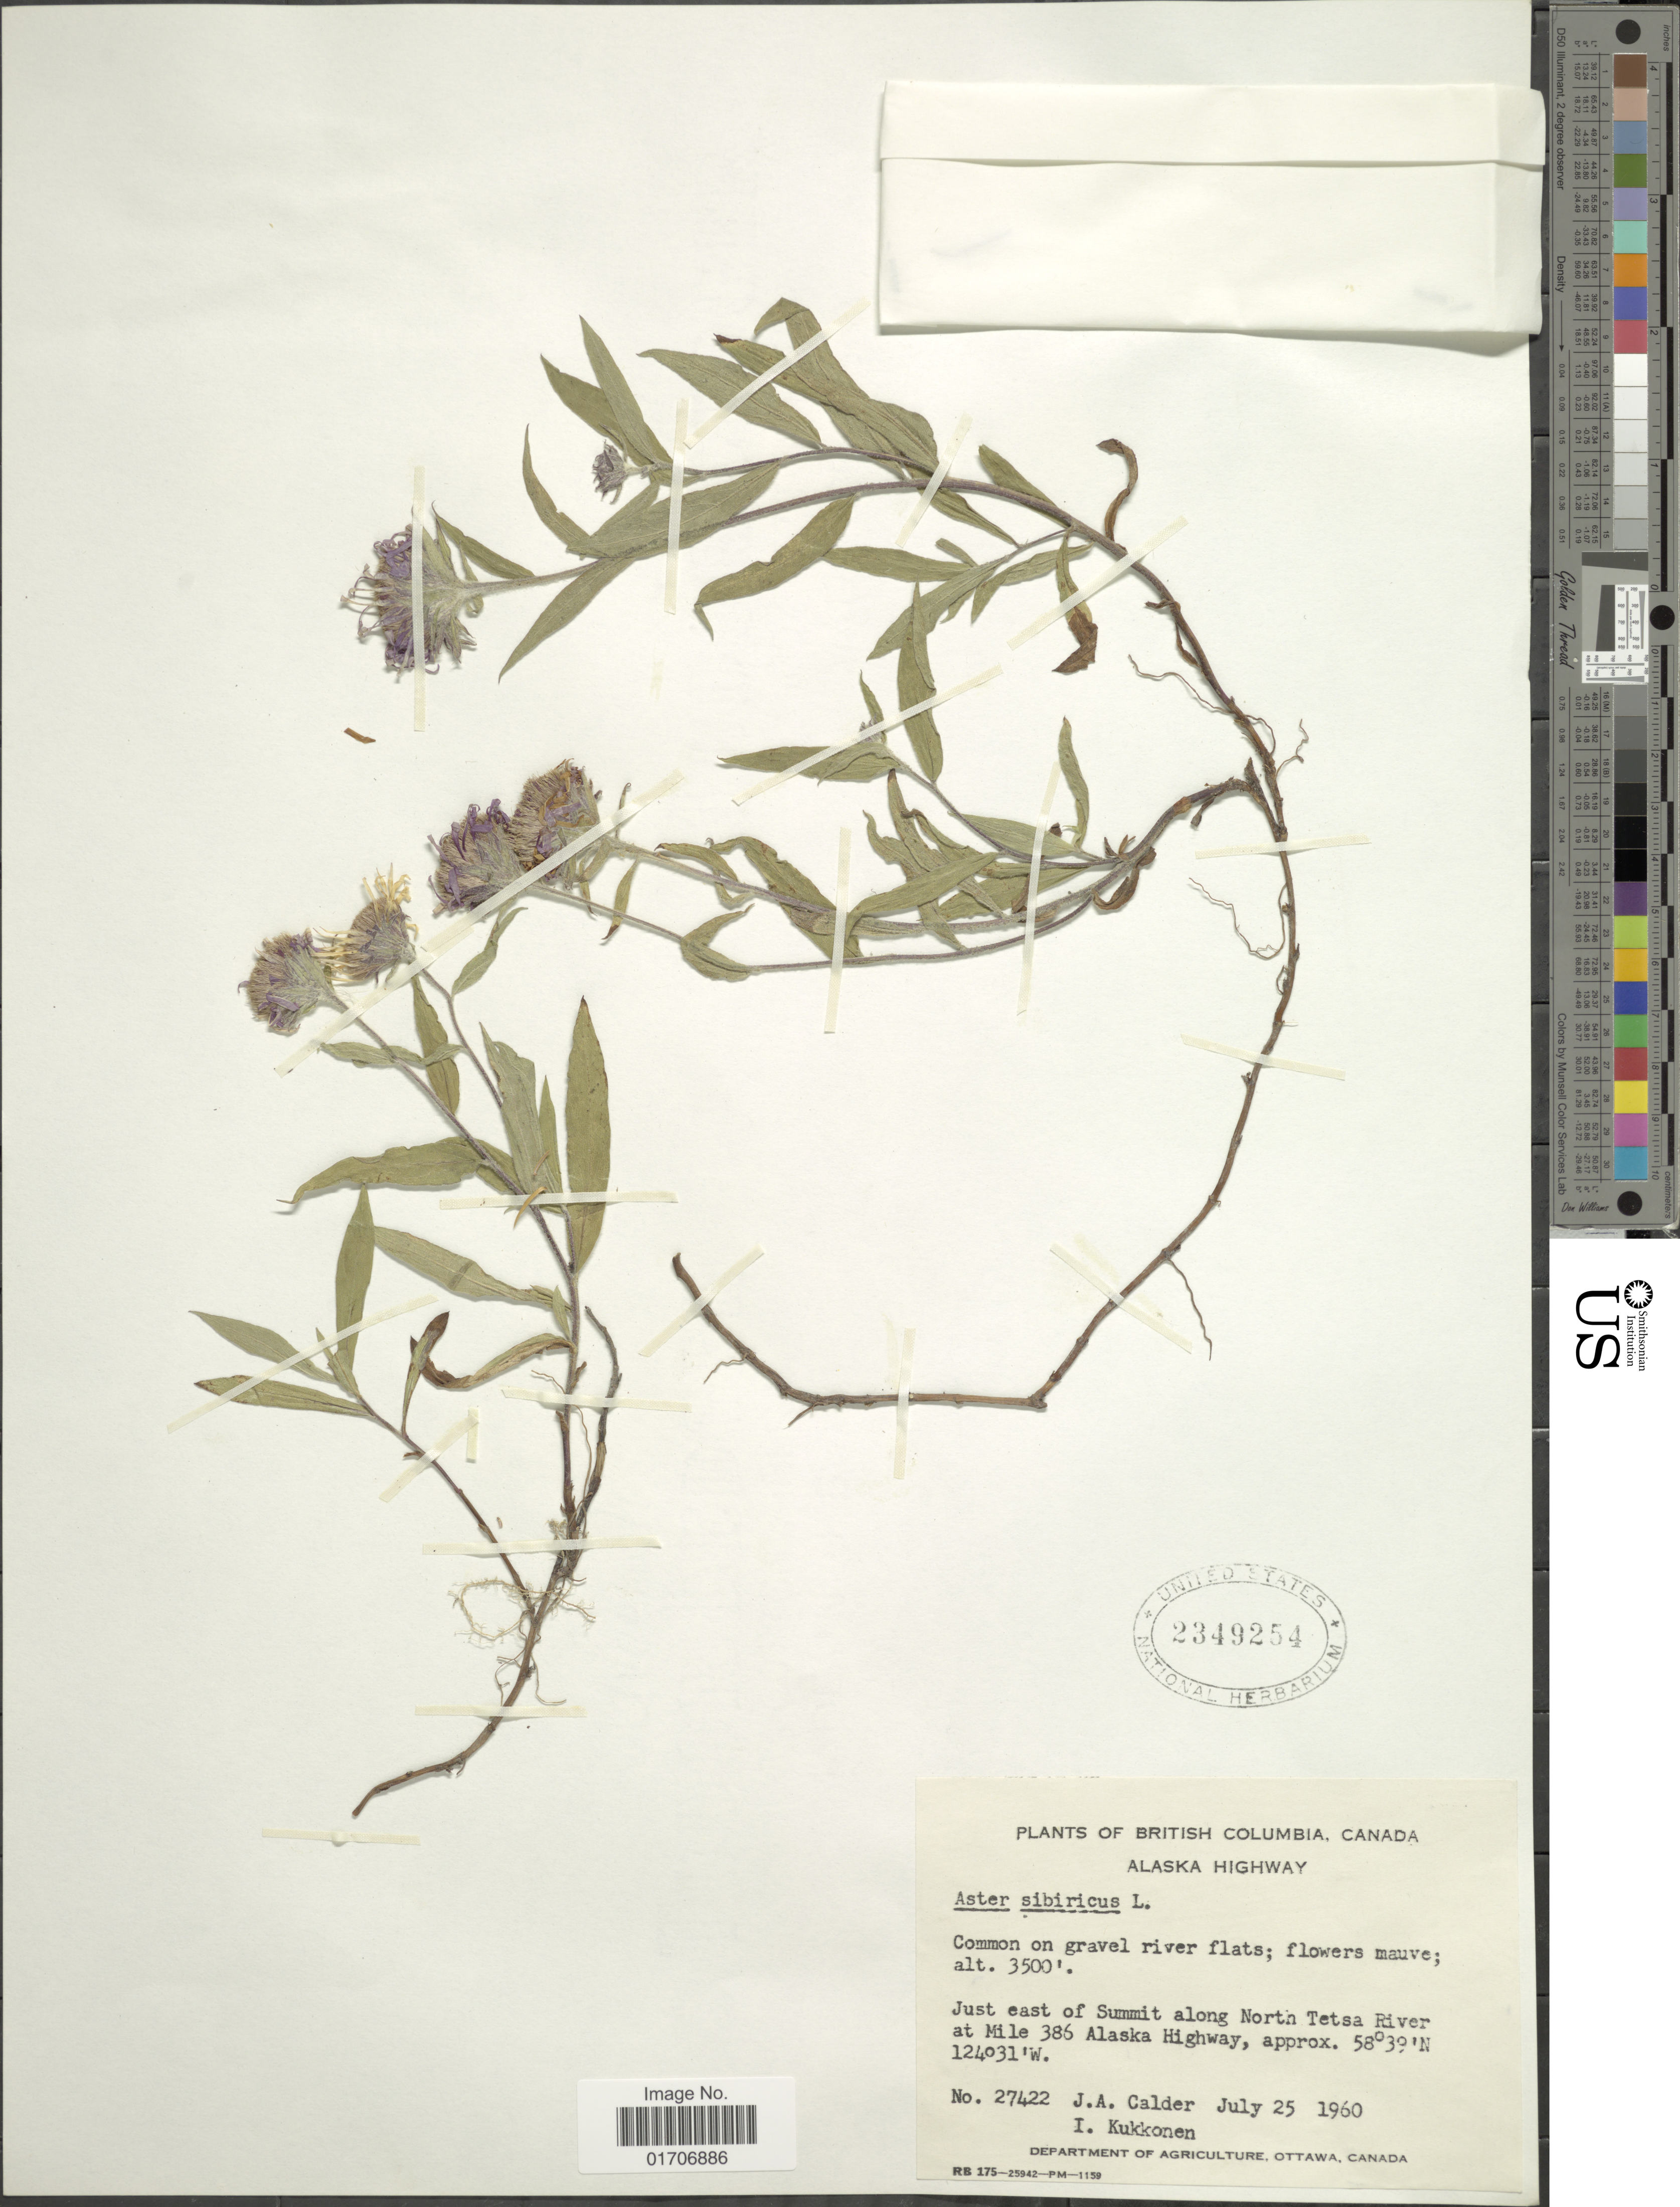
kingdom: Plantae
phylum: Tracheophyta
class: Magnoliopsida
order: Asterales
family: Asteraceae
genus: Eurybia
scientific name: Eurybia sibirica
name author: (L.) G.L. Nesom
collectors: J. A. Calder & I. Kukkonen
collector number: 27422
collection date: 1960-07-25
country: Canada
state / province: British Columbia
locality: British Columbia, Canada. Alaska Highway. Just east of Summit along North Tetsa River at Mile 386 Alaska Highway.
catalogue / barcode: US 2349254